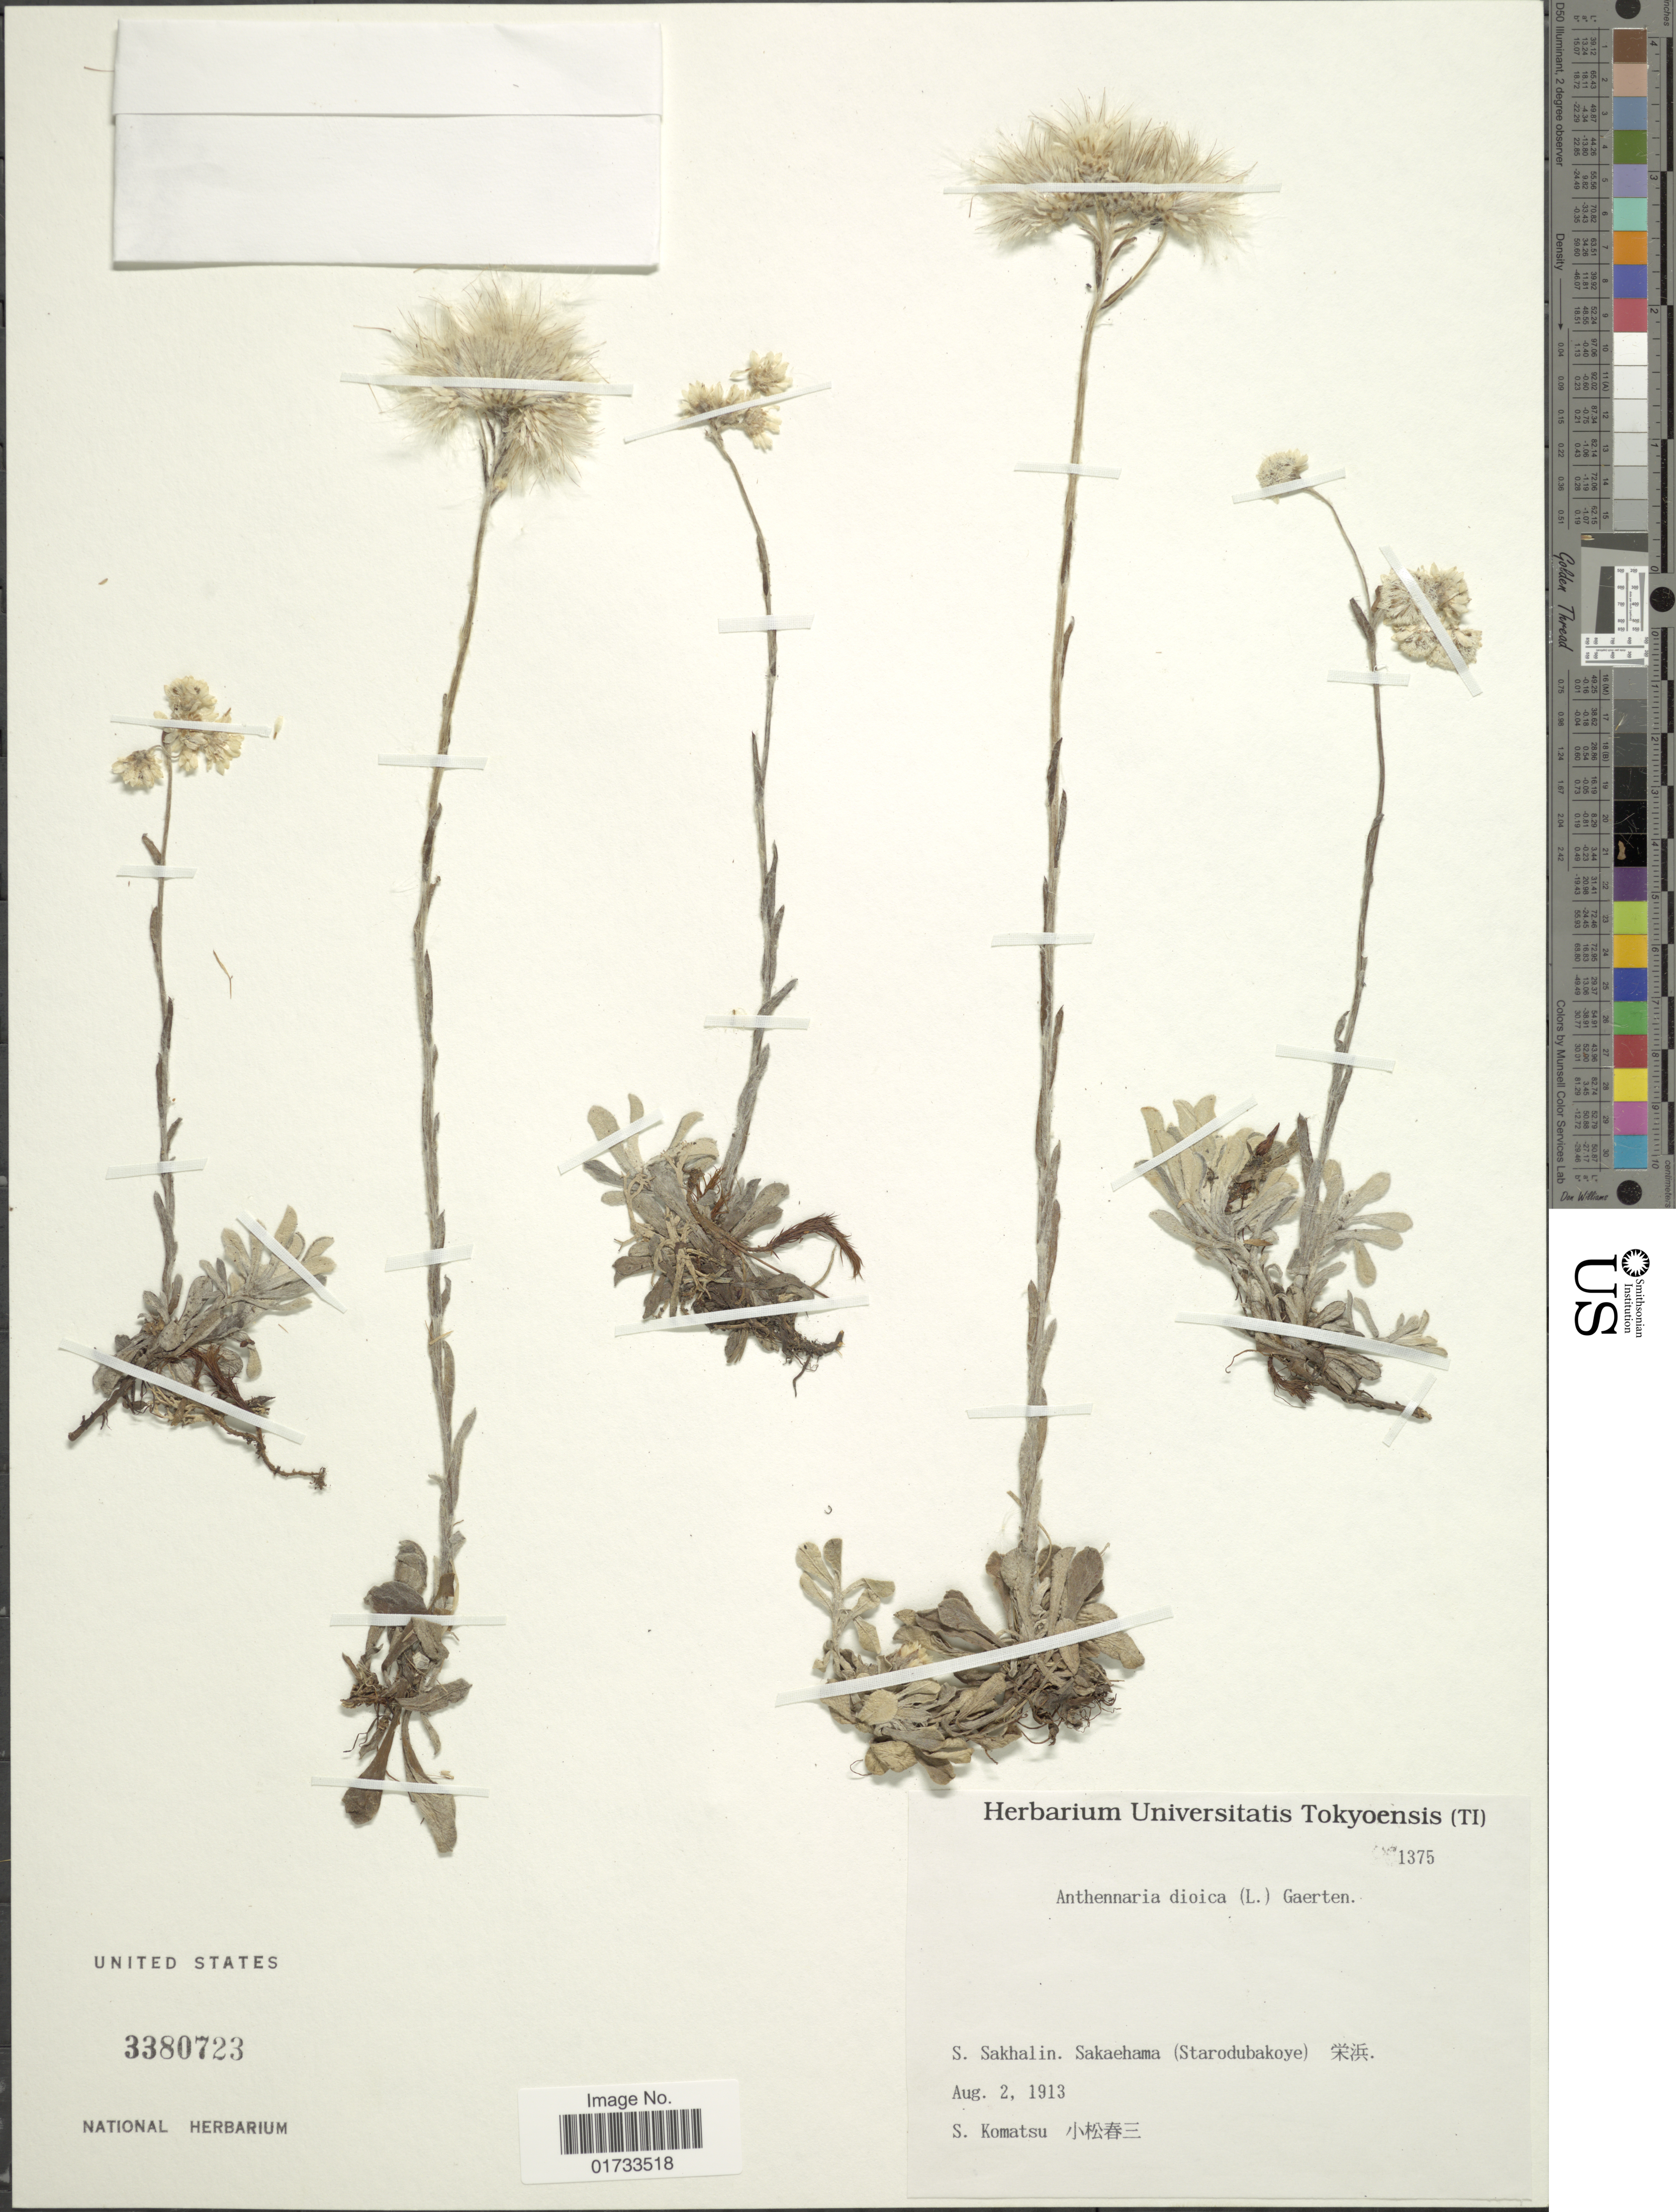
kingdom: Plantae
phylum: Tracheophyta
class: Magnoliopsida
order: Asterales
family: Asteraceae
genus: Antennaria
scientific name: Antennaria dioica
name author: (L.) Gaertn.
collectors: S. Komatsu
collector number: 1375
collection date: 1913-08-02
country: Russian Federation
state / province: Sakhalin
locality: S. Sakhalin, Sakaehama (Starodubakoye)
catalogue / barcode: US 3380723